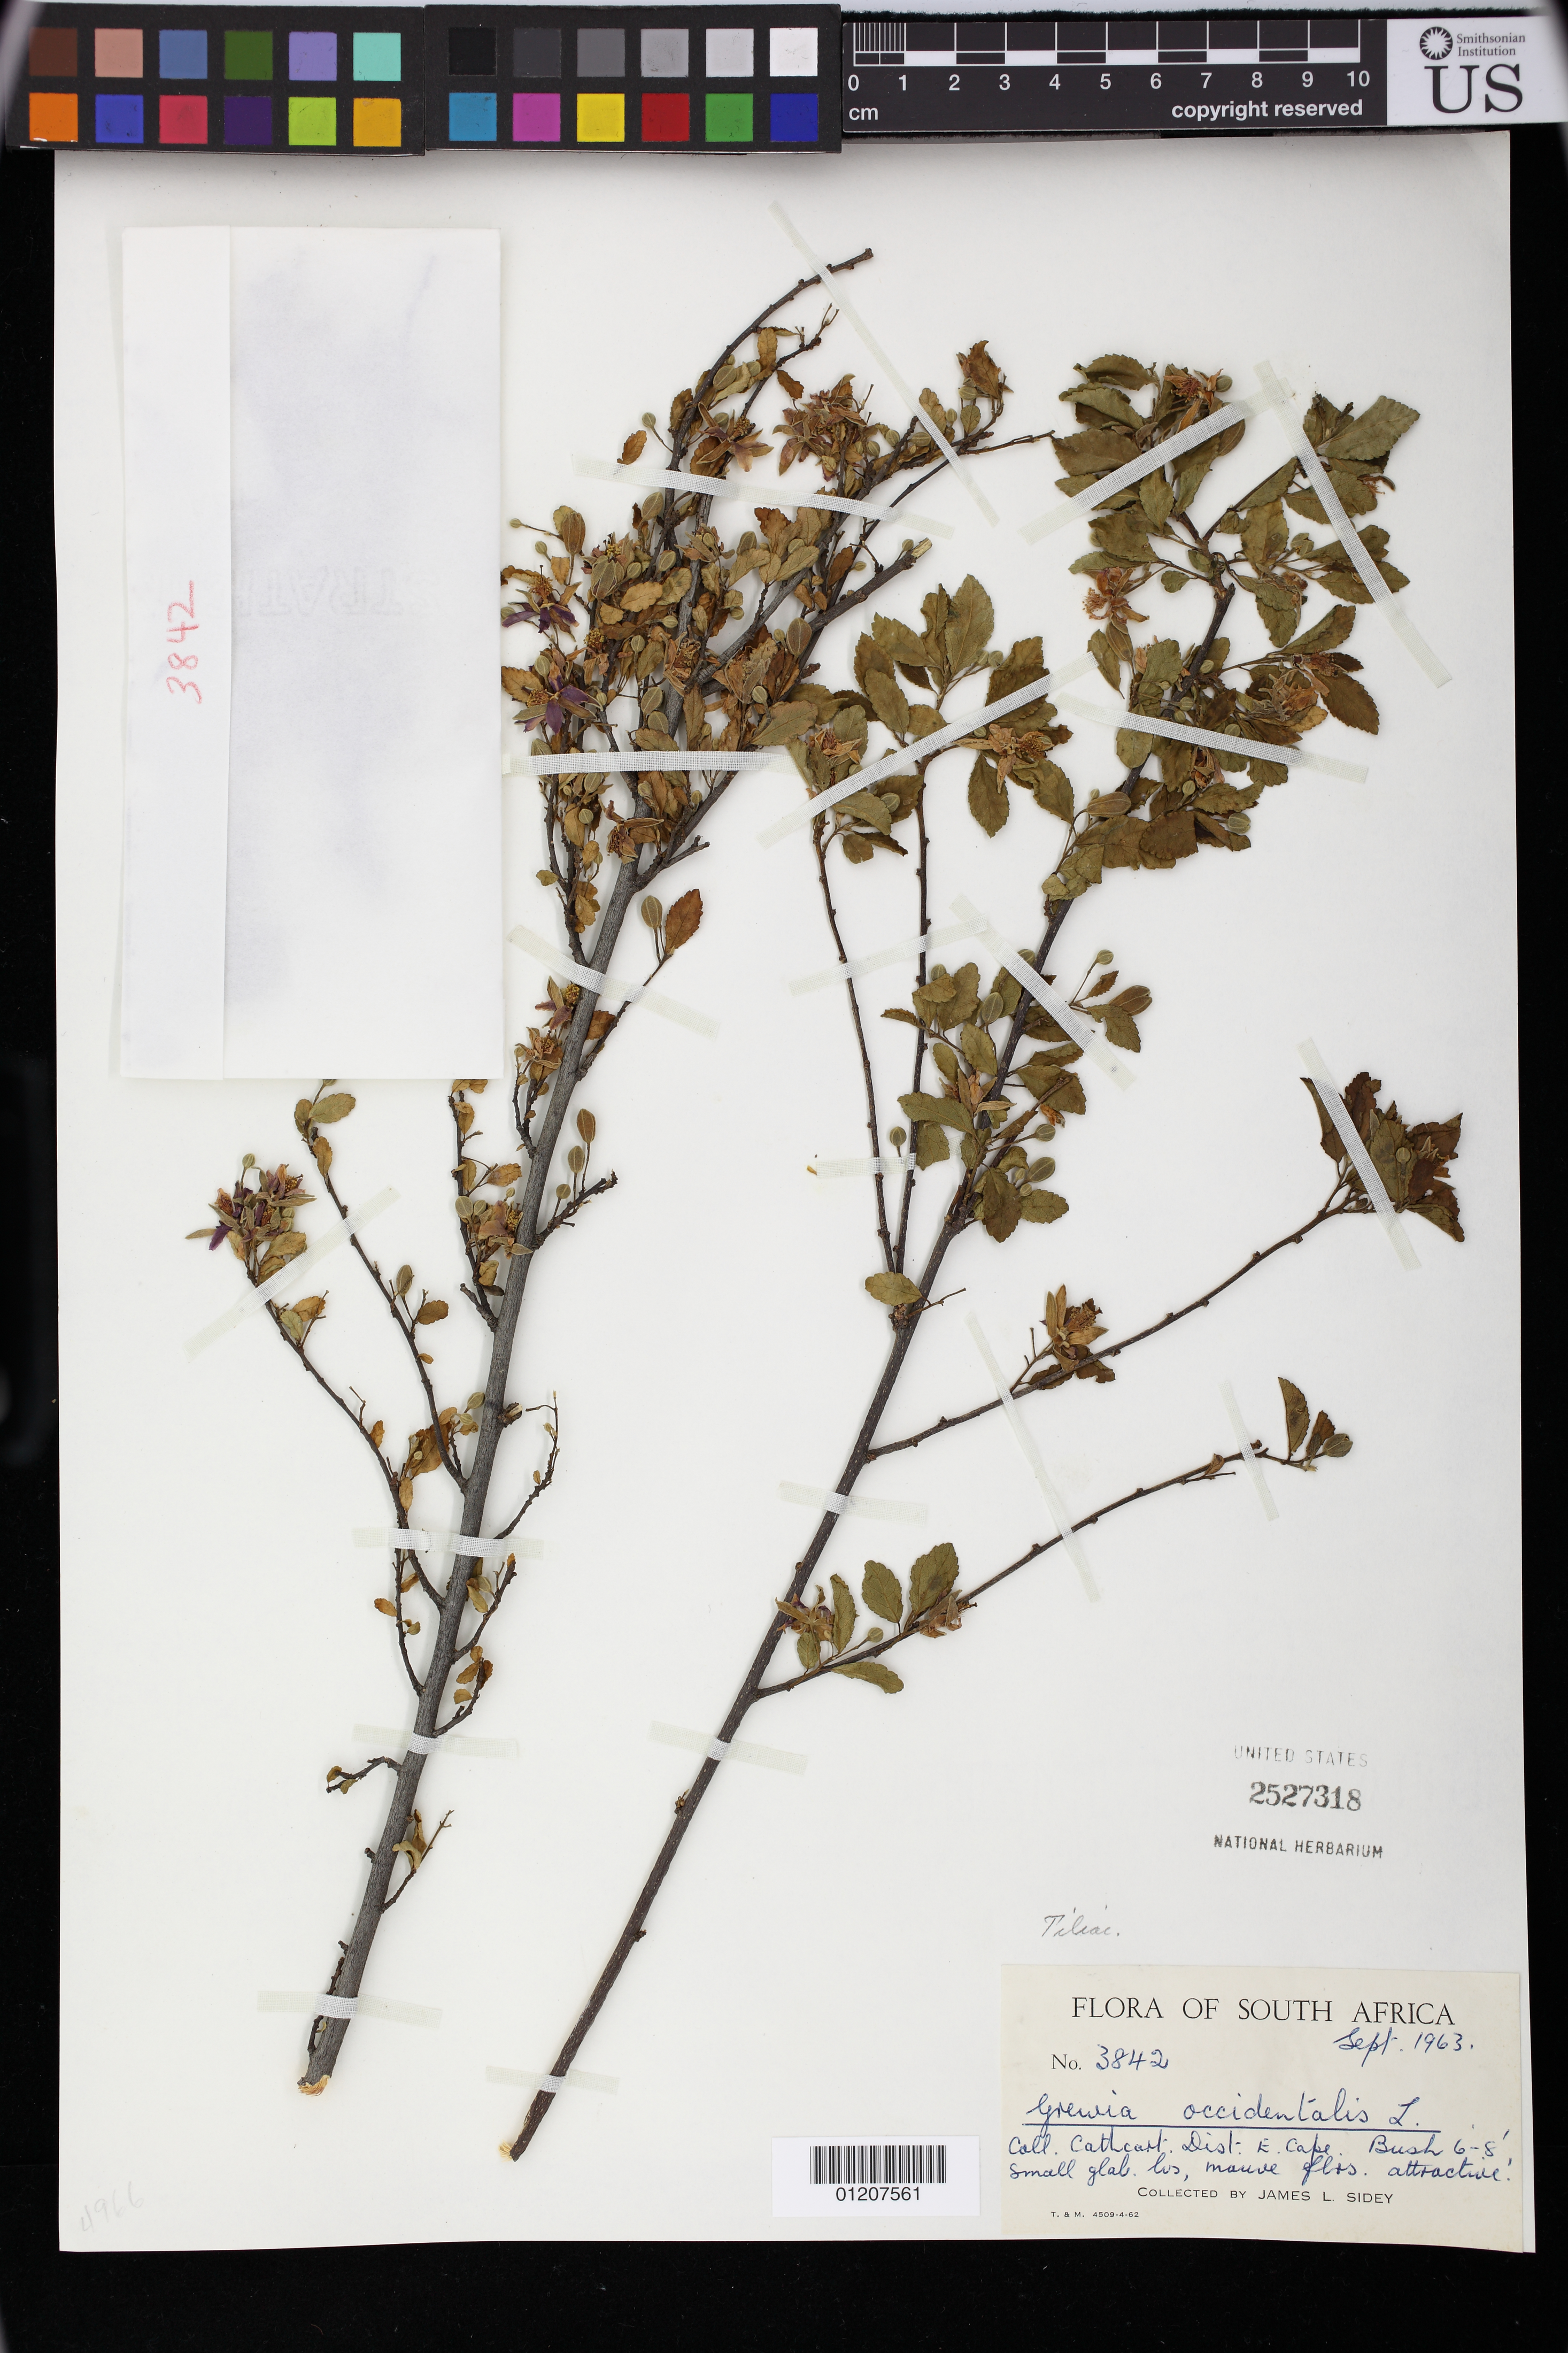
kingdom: Plantae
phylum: Tracheophyta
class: Magnoliopsida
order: Malvales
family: Malvaceae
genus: Grewia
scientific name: Grewia occidentalis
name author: L.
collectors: J. L. Sidey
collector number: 3842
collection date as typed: Sep 1963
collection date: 1963-09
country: South Africa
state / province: Eastern Cape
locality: Coll. Cathcart. Dist. E. Cape.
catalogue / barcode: US 2527318